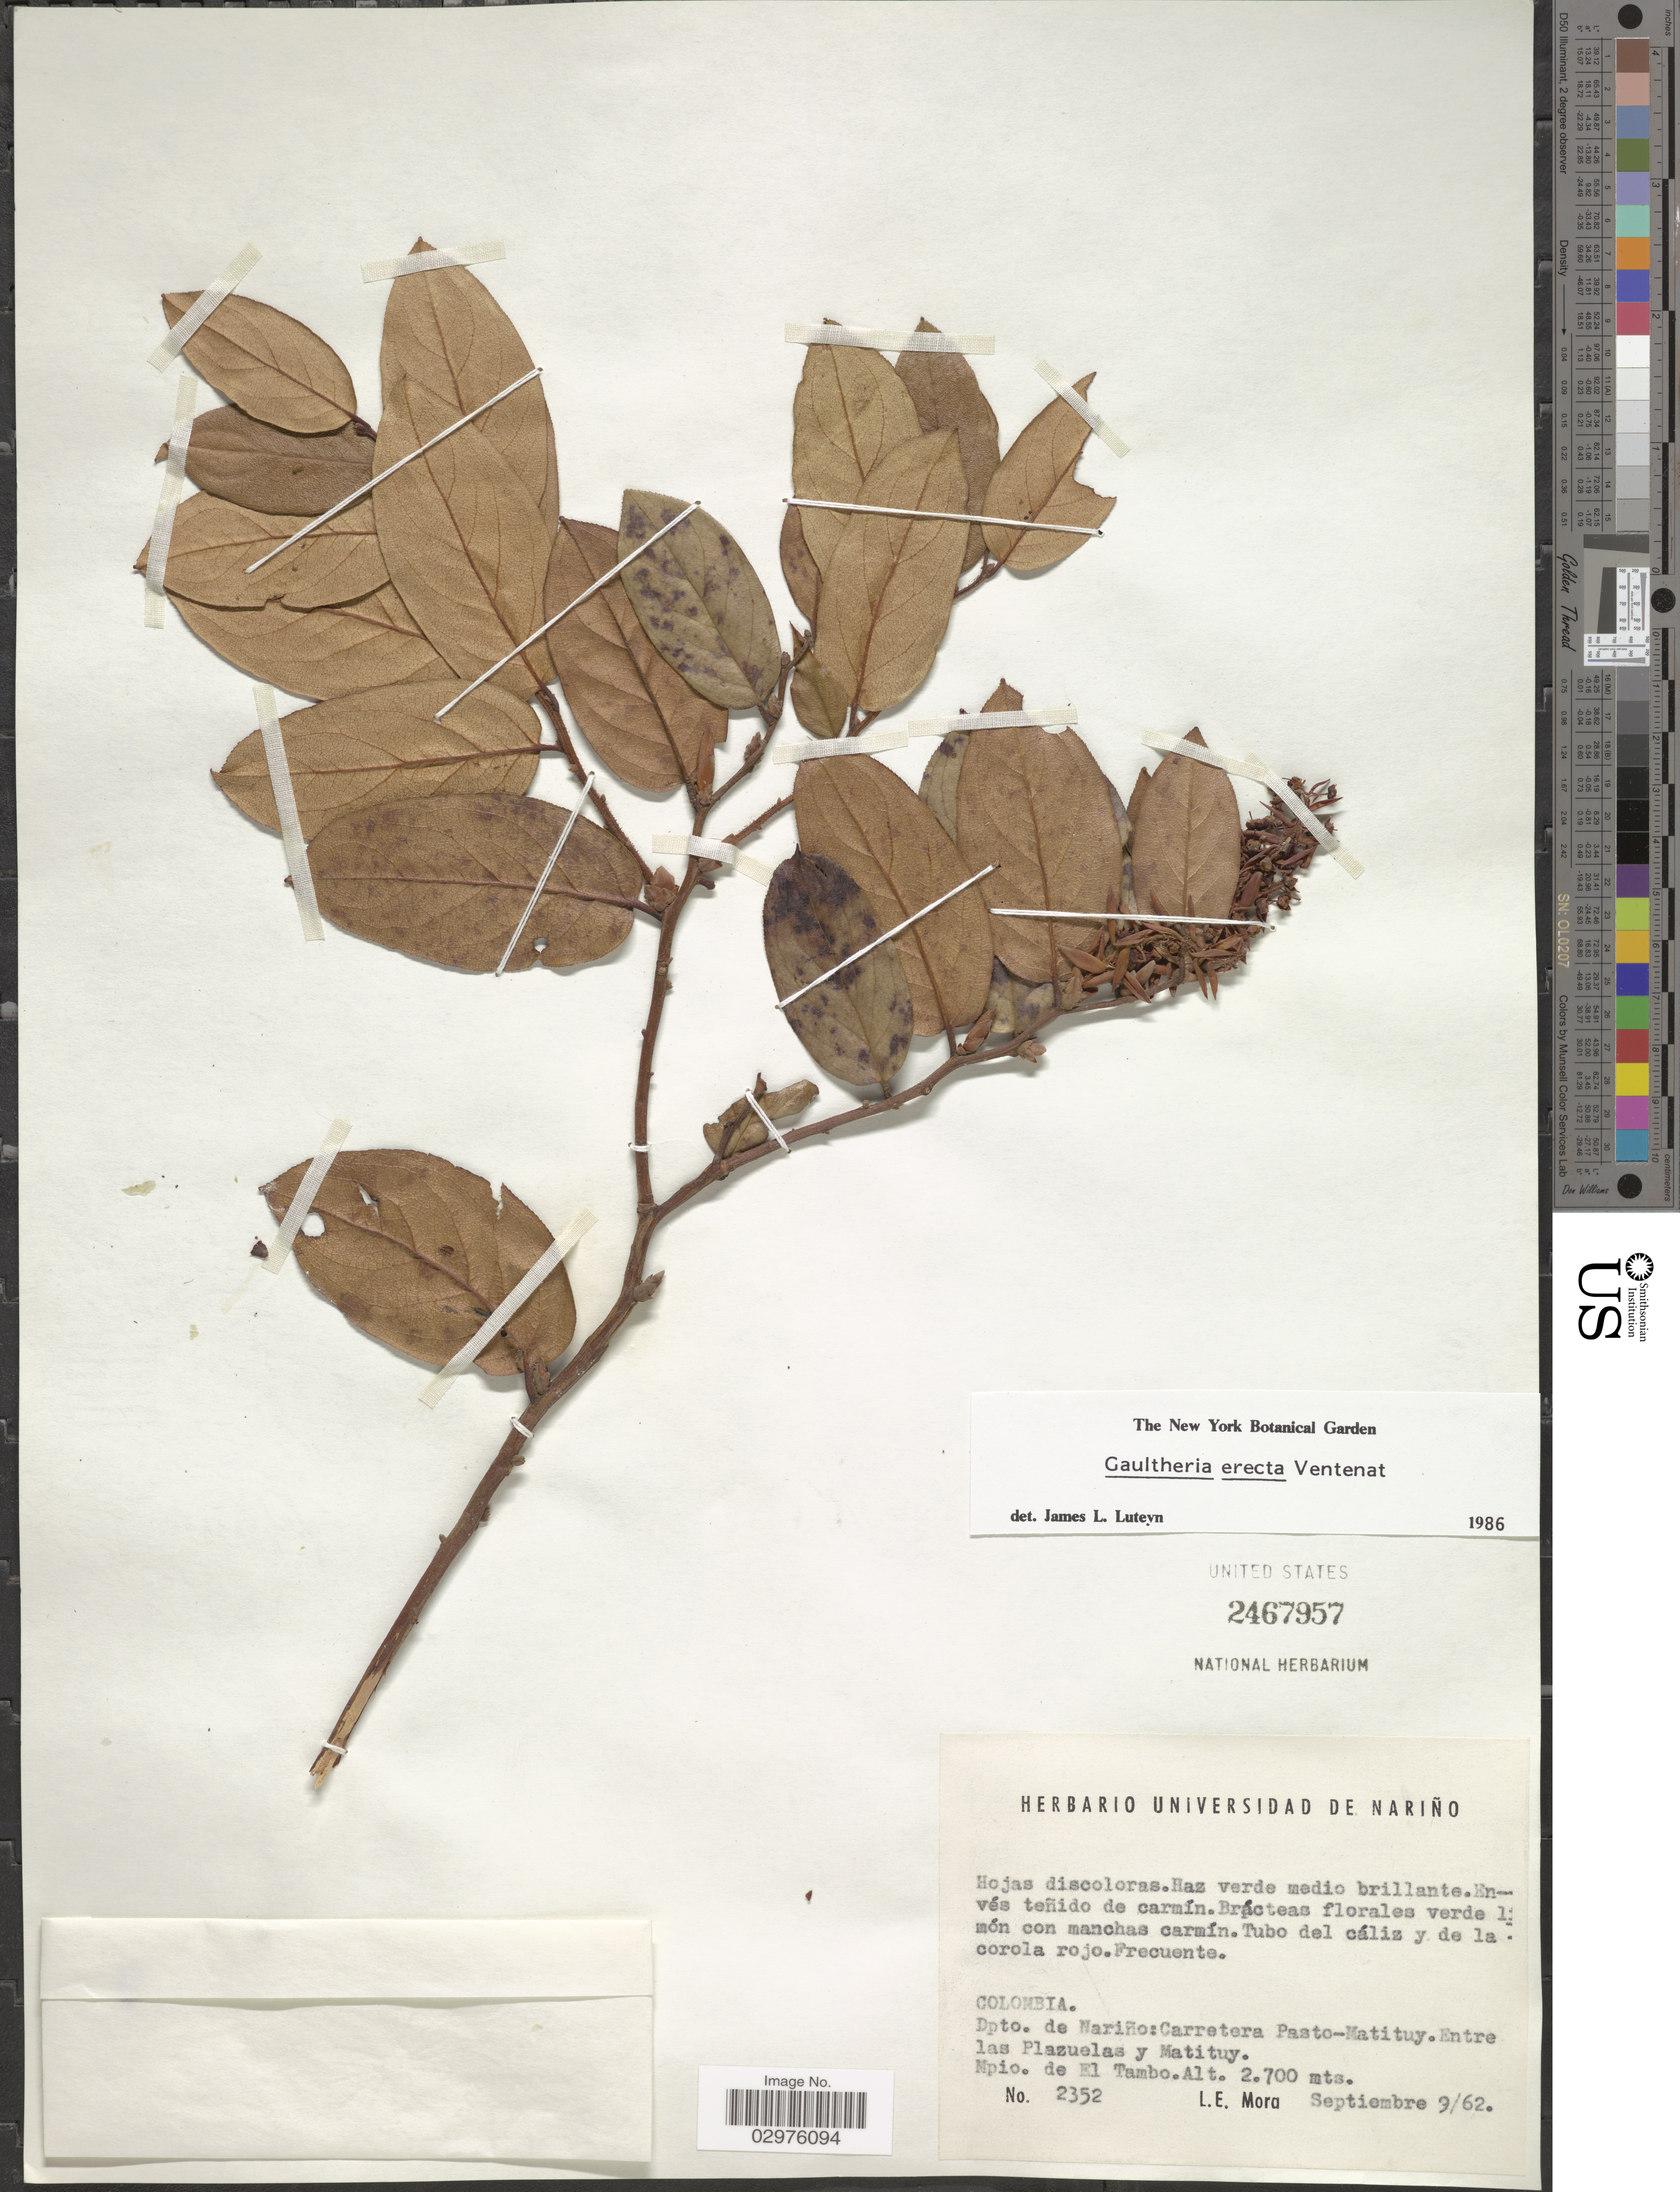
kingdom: Plantae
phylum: Tracheophyta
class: Magnoliopsida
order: Ericales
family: Ericaceae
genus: Gaultheria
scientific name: Gaultheria erecta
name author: Vent.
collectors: L. Mora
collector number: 2352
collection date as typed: Transcribed d/m/y: 9/9/62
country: Colombia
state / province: Nariño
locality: Dpto. de Nariño: Carretera Pasto-Matituy. Entre las Plazuelas y Matituy. Mpio. de El Tambo.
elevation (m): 2700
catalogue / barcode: US 2467957